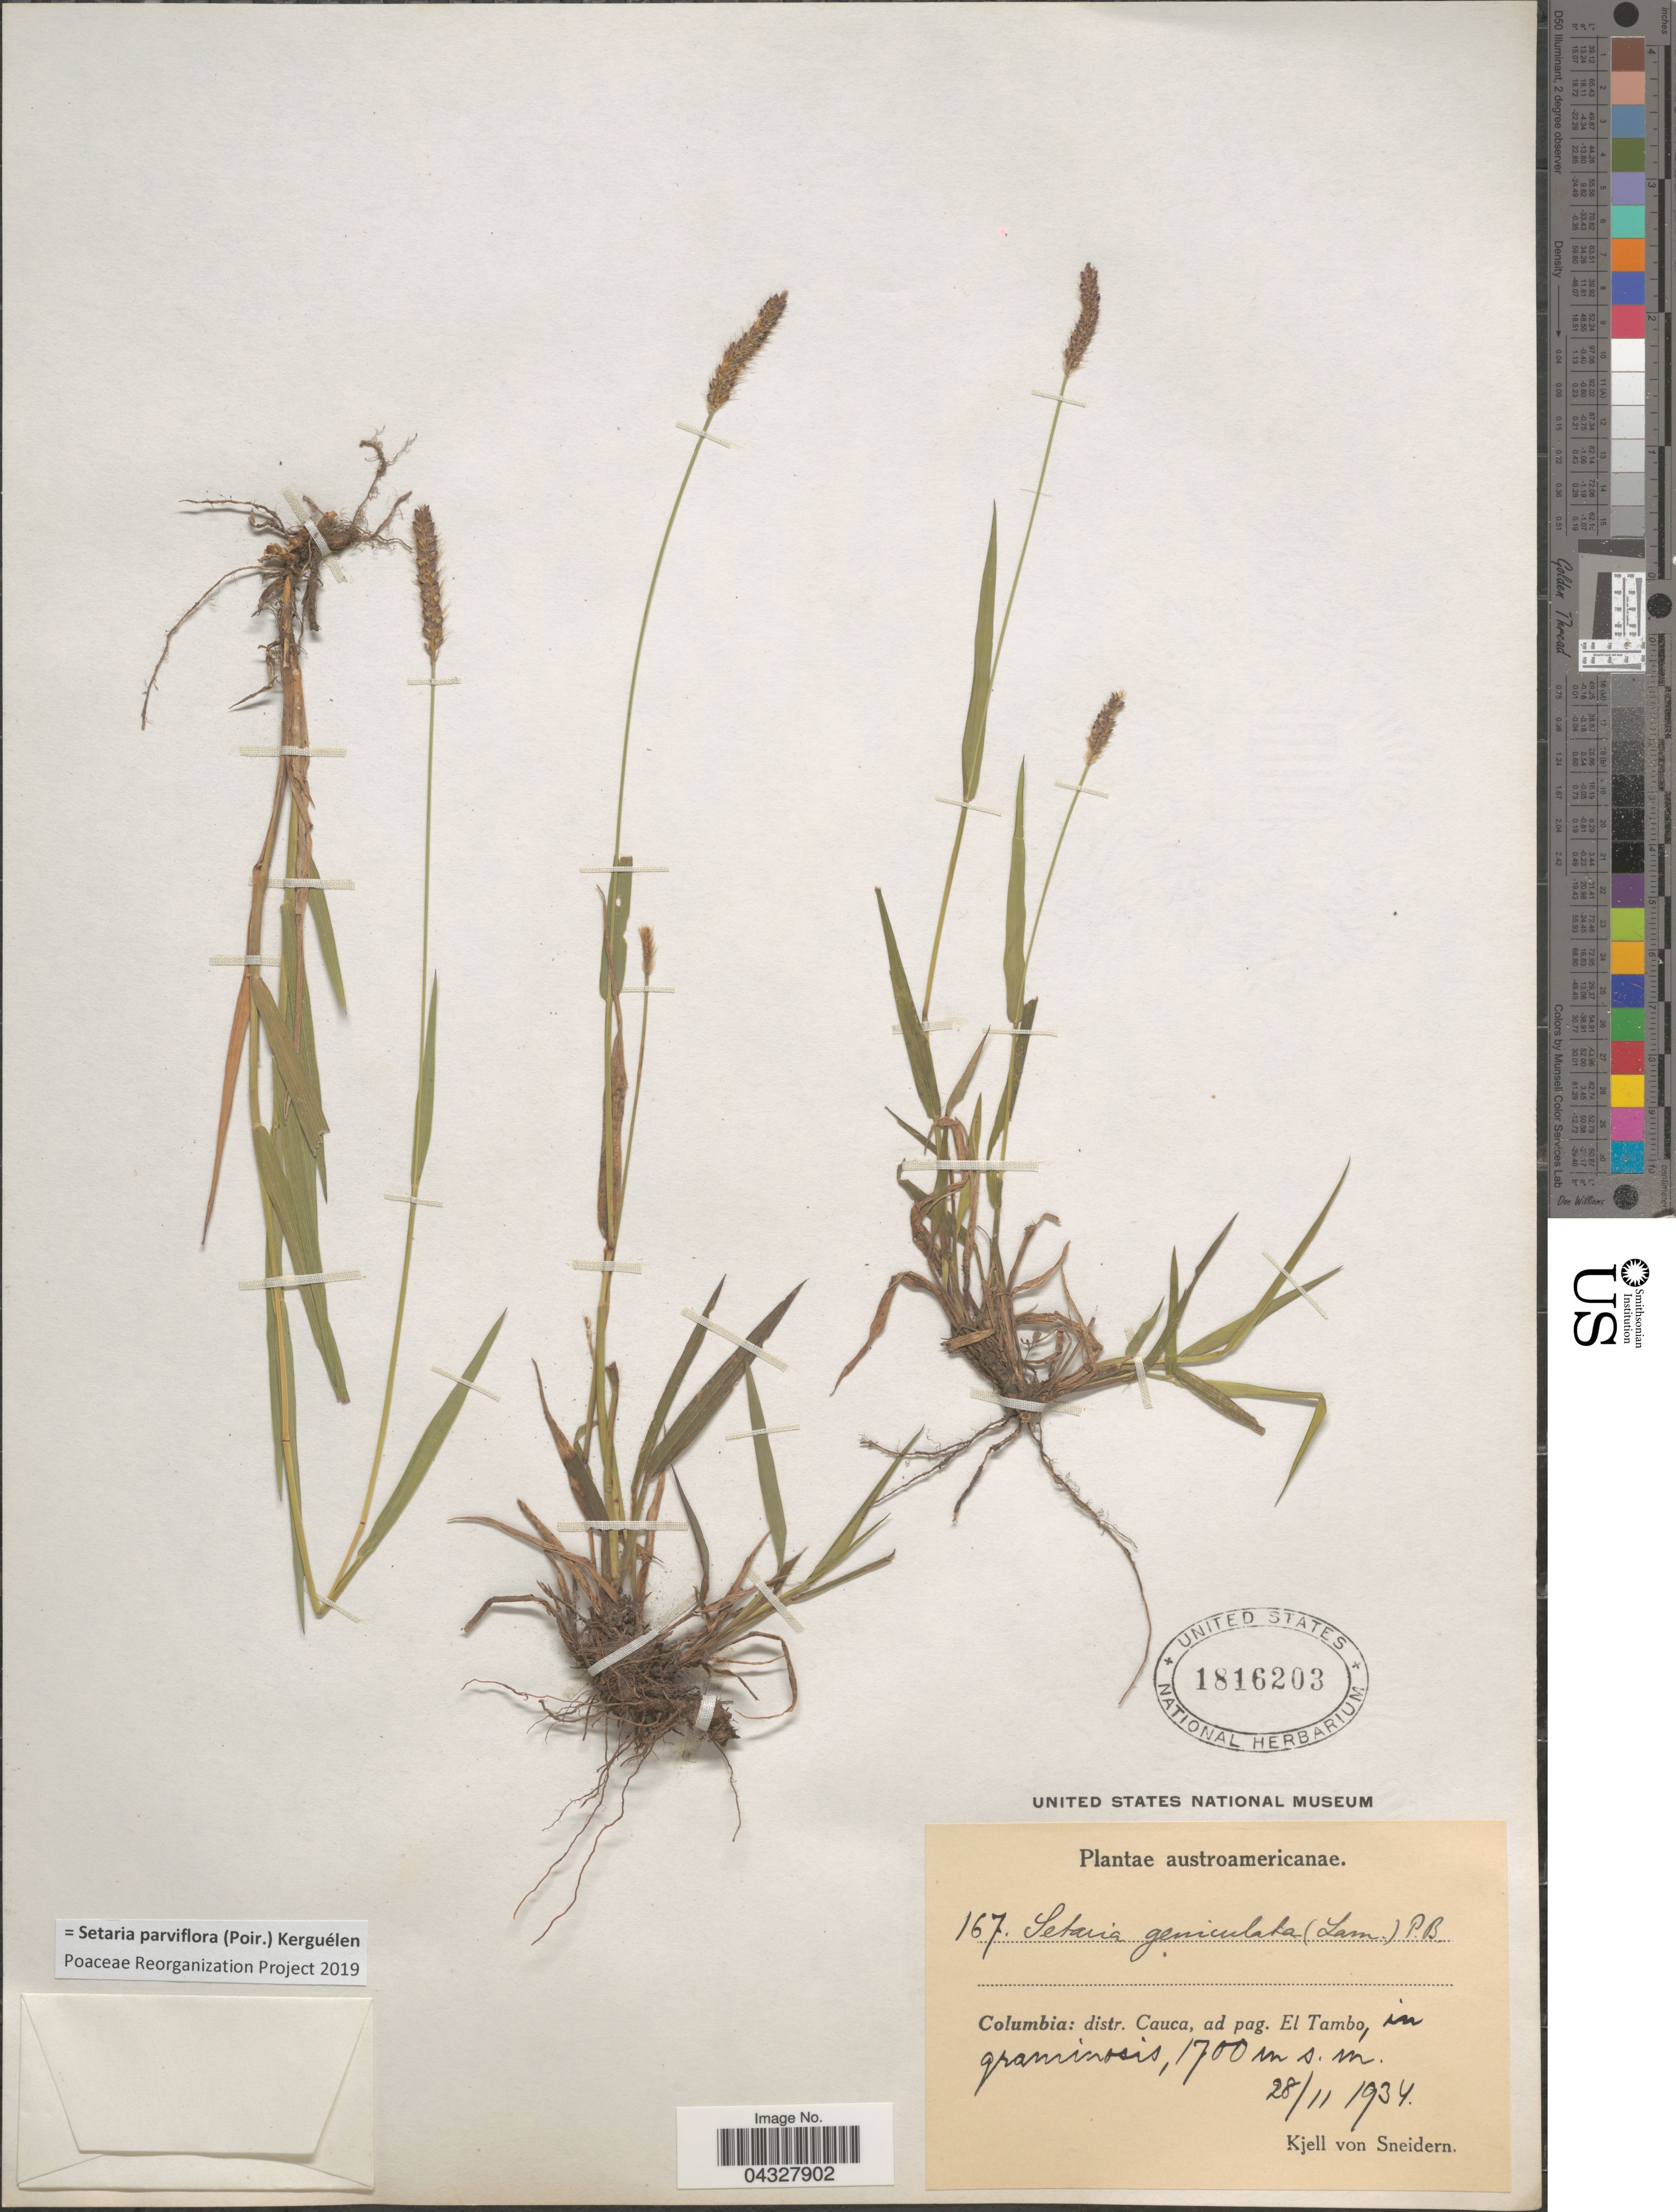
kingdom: Plantae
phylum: Tracheophyta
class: Liliopsida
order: Poales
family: Poaceae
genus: Setaria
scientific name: Setaria parviflora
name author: (Poir.) Kerguélen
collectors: K. von Sneidern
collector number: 167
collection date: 1934-11-28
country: Colombia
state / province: Cauca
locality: Austroamericanae. Distr. Cauca, ad pag. El Tambo.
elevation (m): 1700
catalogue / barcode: US 1816203